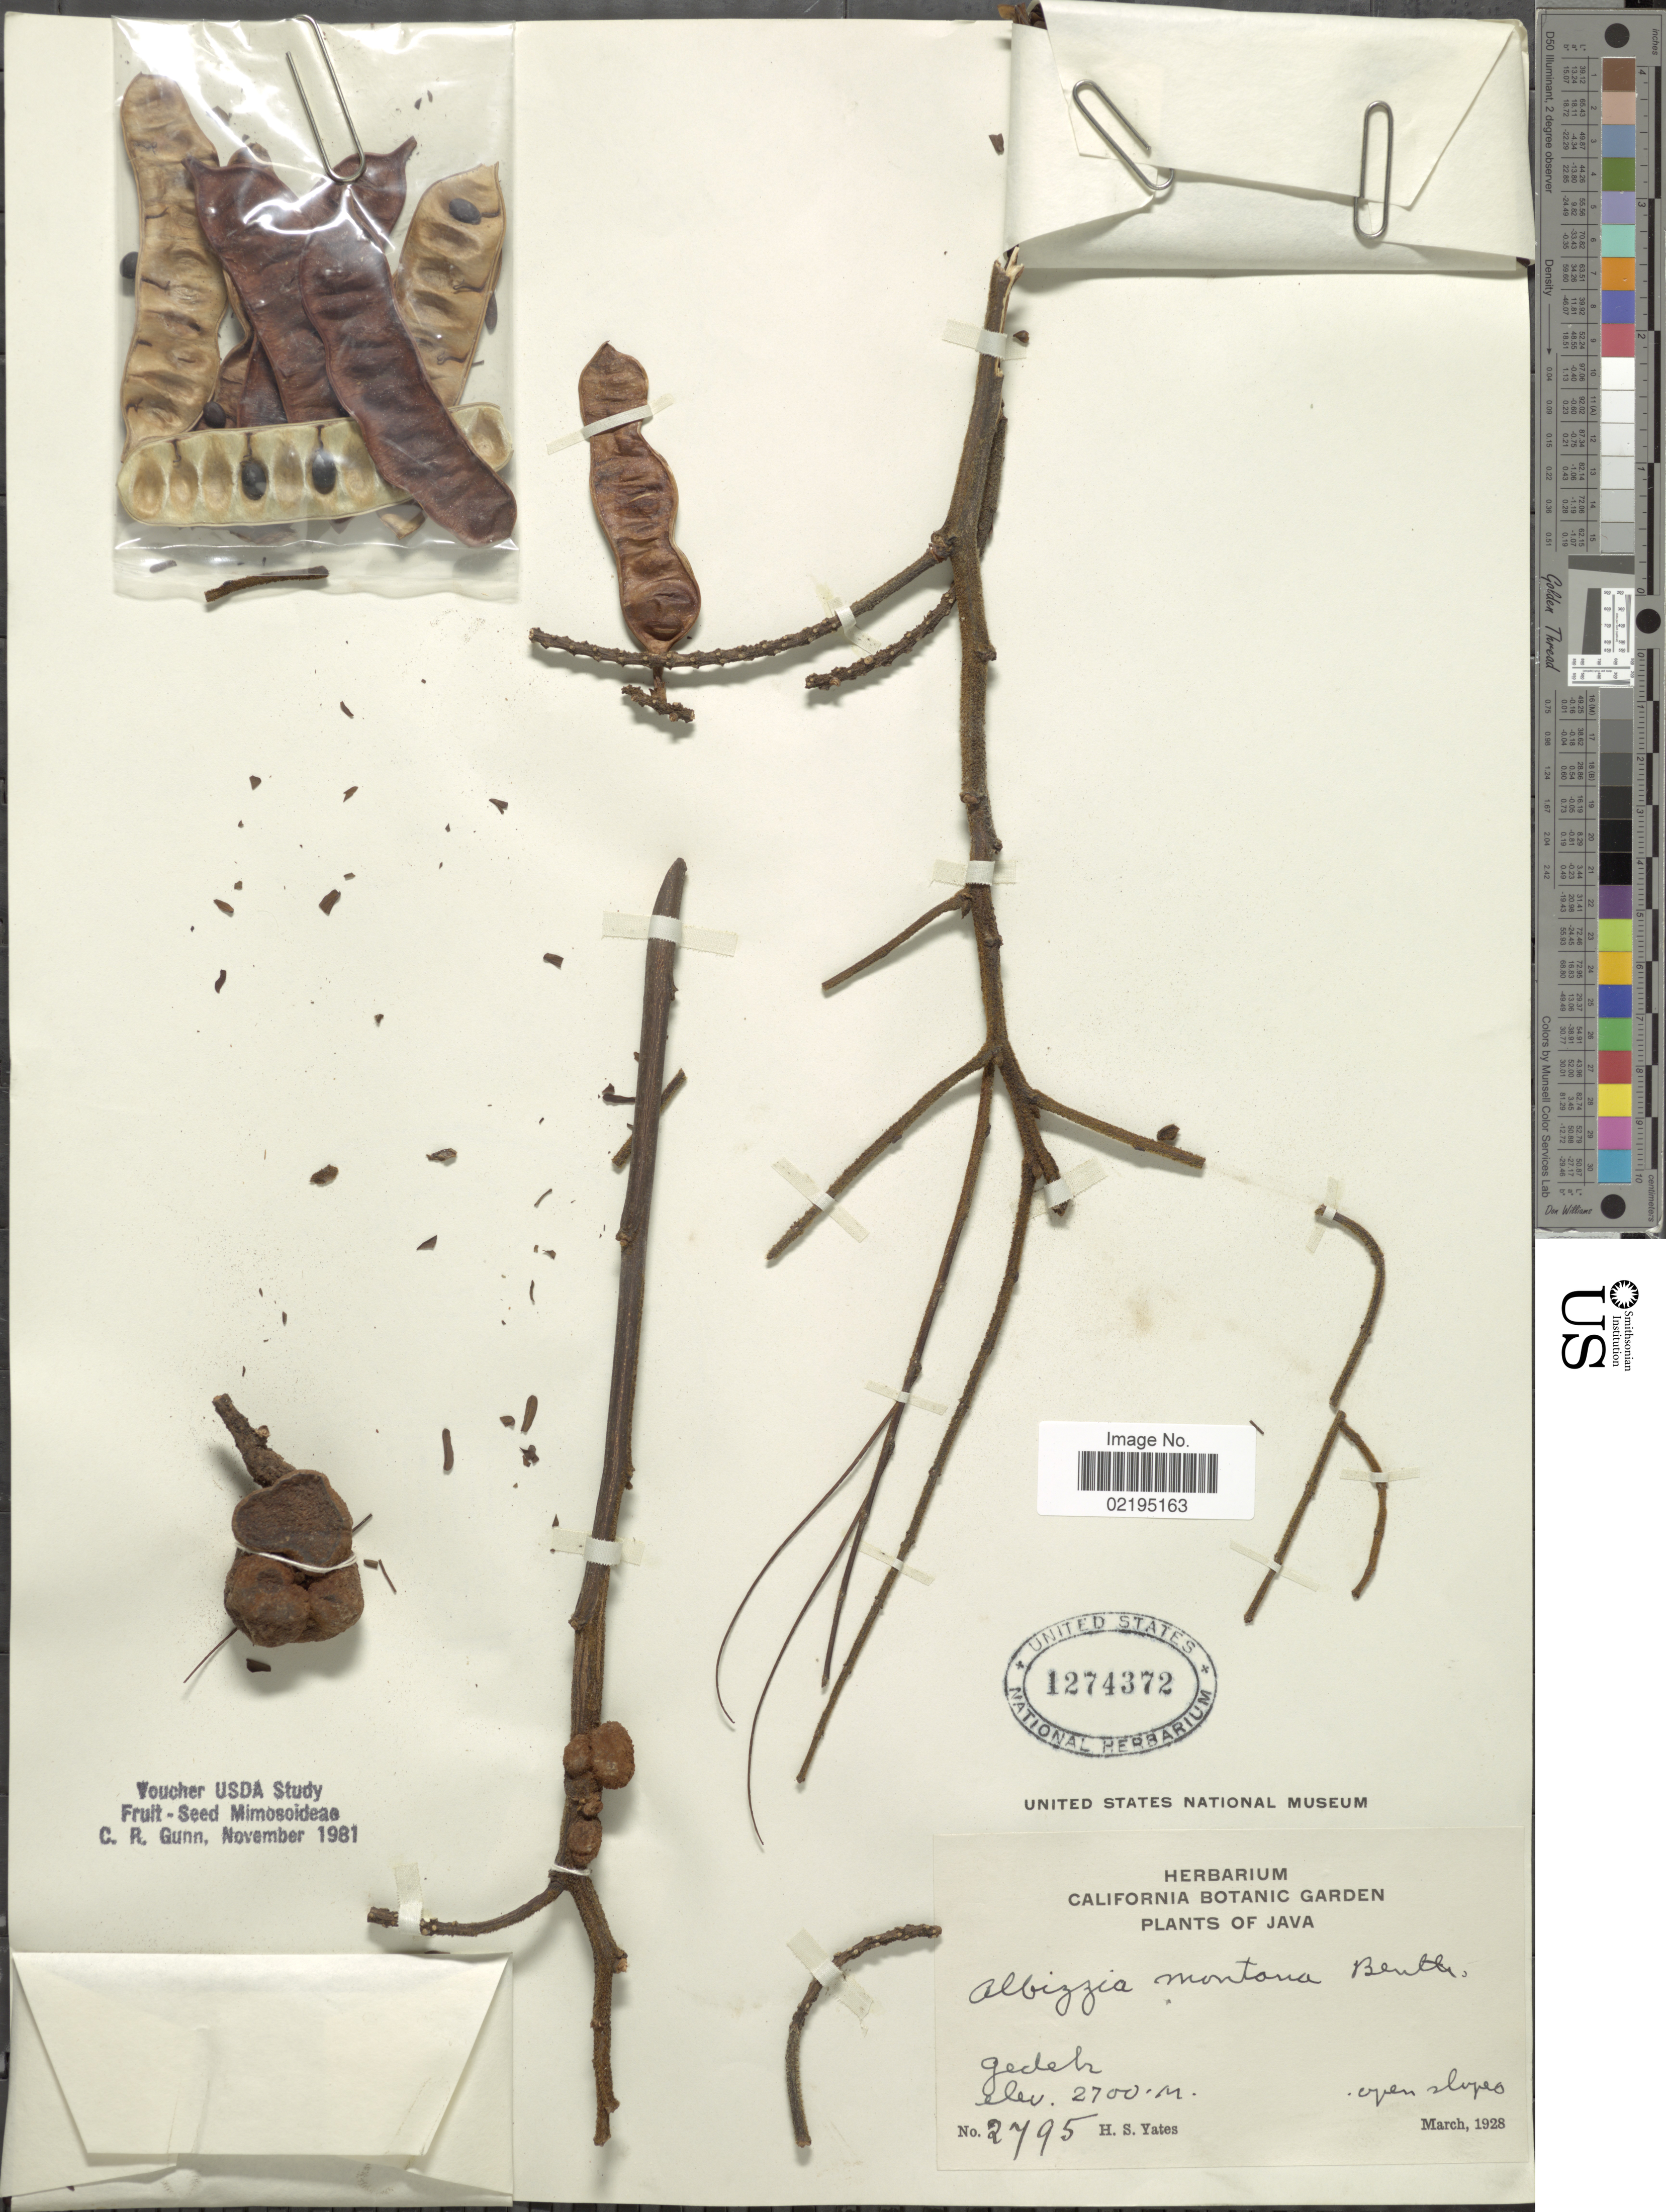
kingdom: Plantae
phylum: Tracheophyta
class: Magnoliopsida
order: Fabales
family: Fabaceae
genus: Albizia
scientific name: Albizia montana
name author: Benth.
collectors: H. S. Yates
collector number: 2795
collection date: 1928-03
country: Indonesia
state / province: Java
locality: Gedeh, open slopes.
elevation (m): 2700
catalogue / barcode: US 1274372